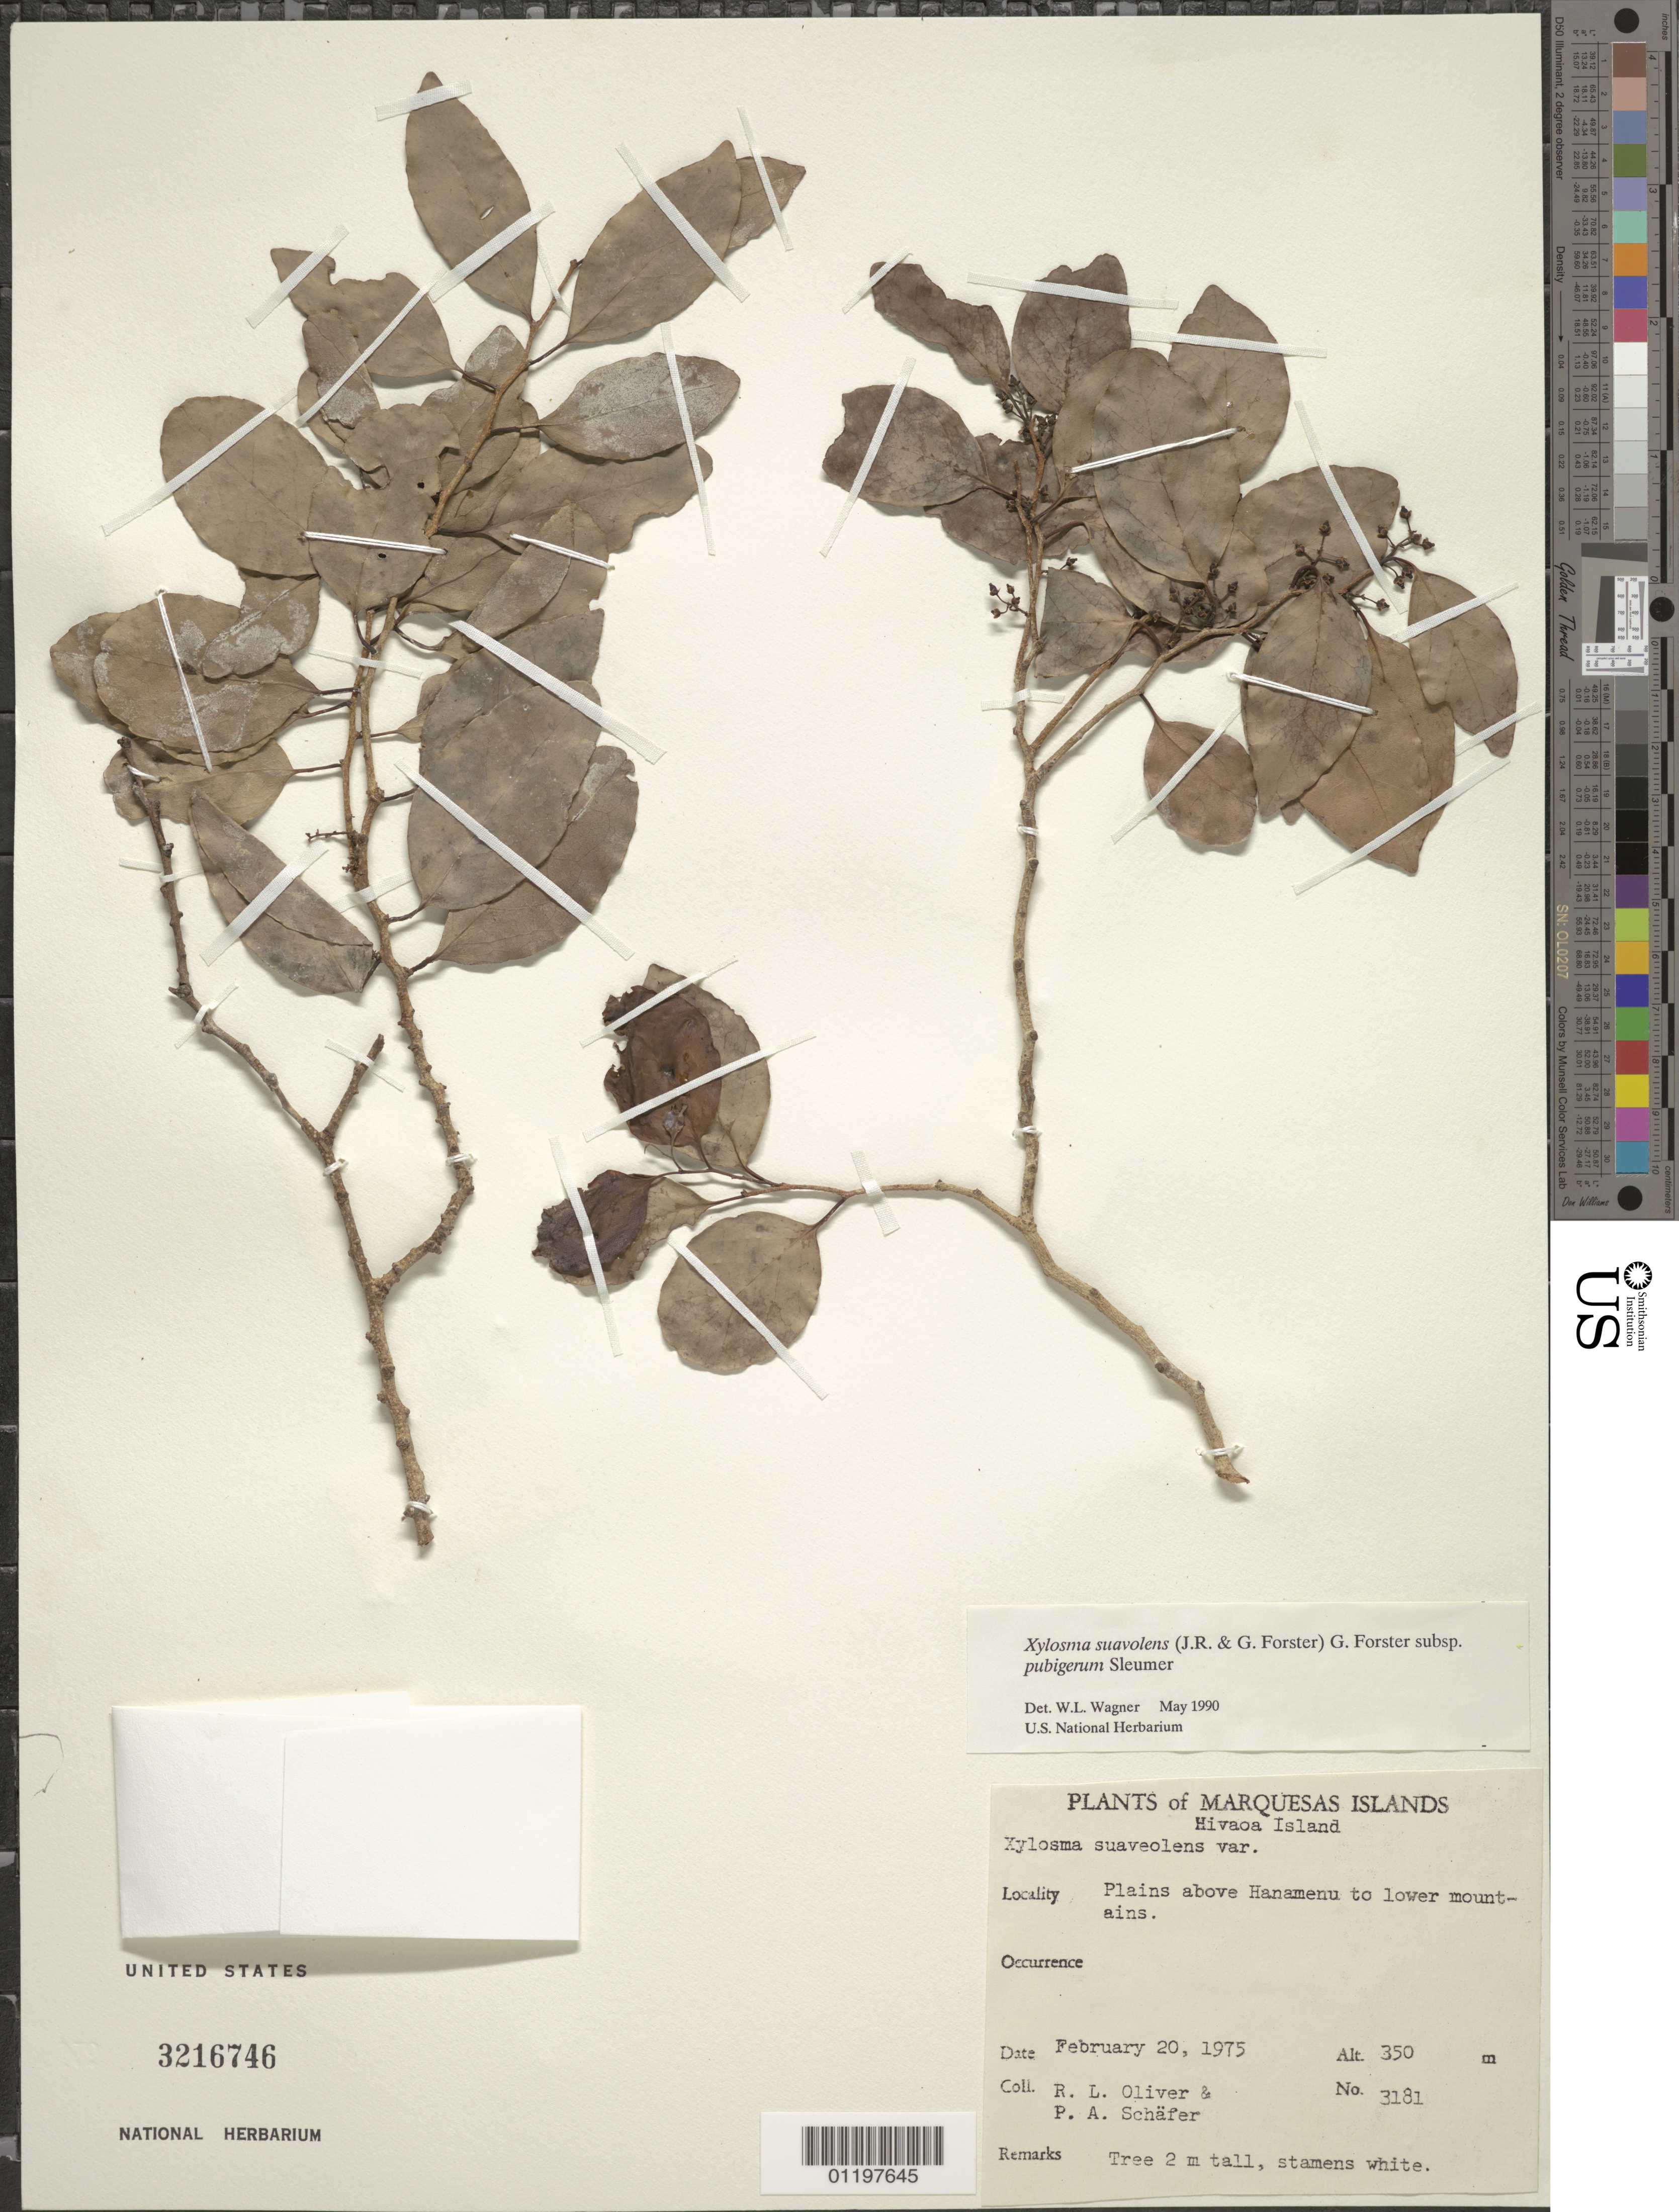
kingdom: Plantae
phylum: Tracheophyta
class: Magnoliopsida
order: Malpighiales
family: Salicaceae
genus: Xylosma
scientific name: Xylosma suaveolens subsp. pubigera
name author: Sleumer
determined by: Wagner, W. L., (BOT), Smithsonian Institution - National Museum of Natural History (UNITED STATES)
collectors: R. L. Oliver & P. A. Schäfer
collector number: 3181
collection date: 1975-02-20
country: French Polynesia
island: Hiva Oa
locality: plains above Hanamenu to lower mountains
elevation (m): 350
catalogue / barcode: US 3216746